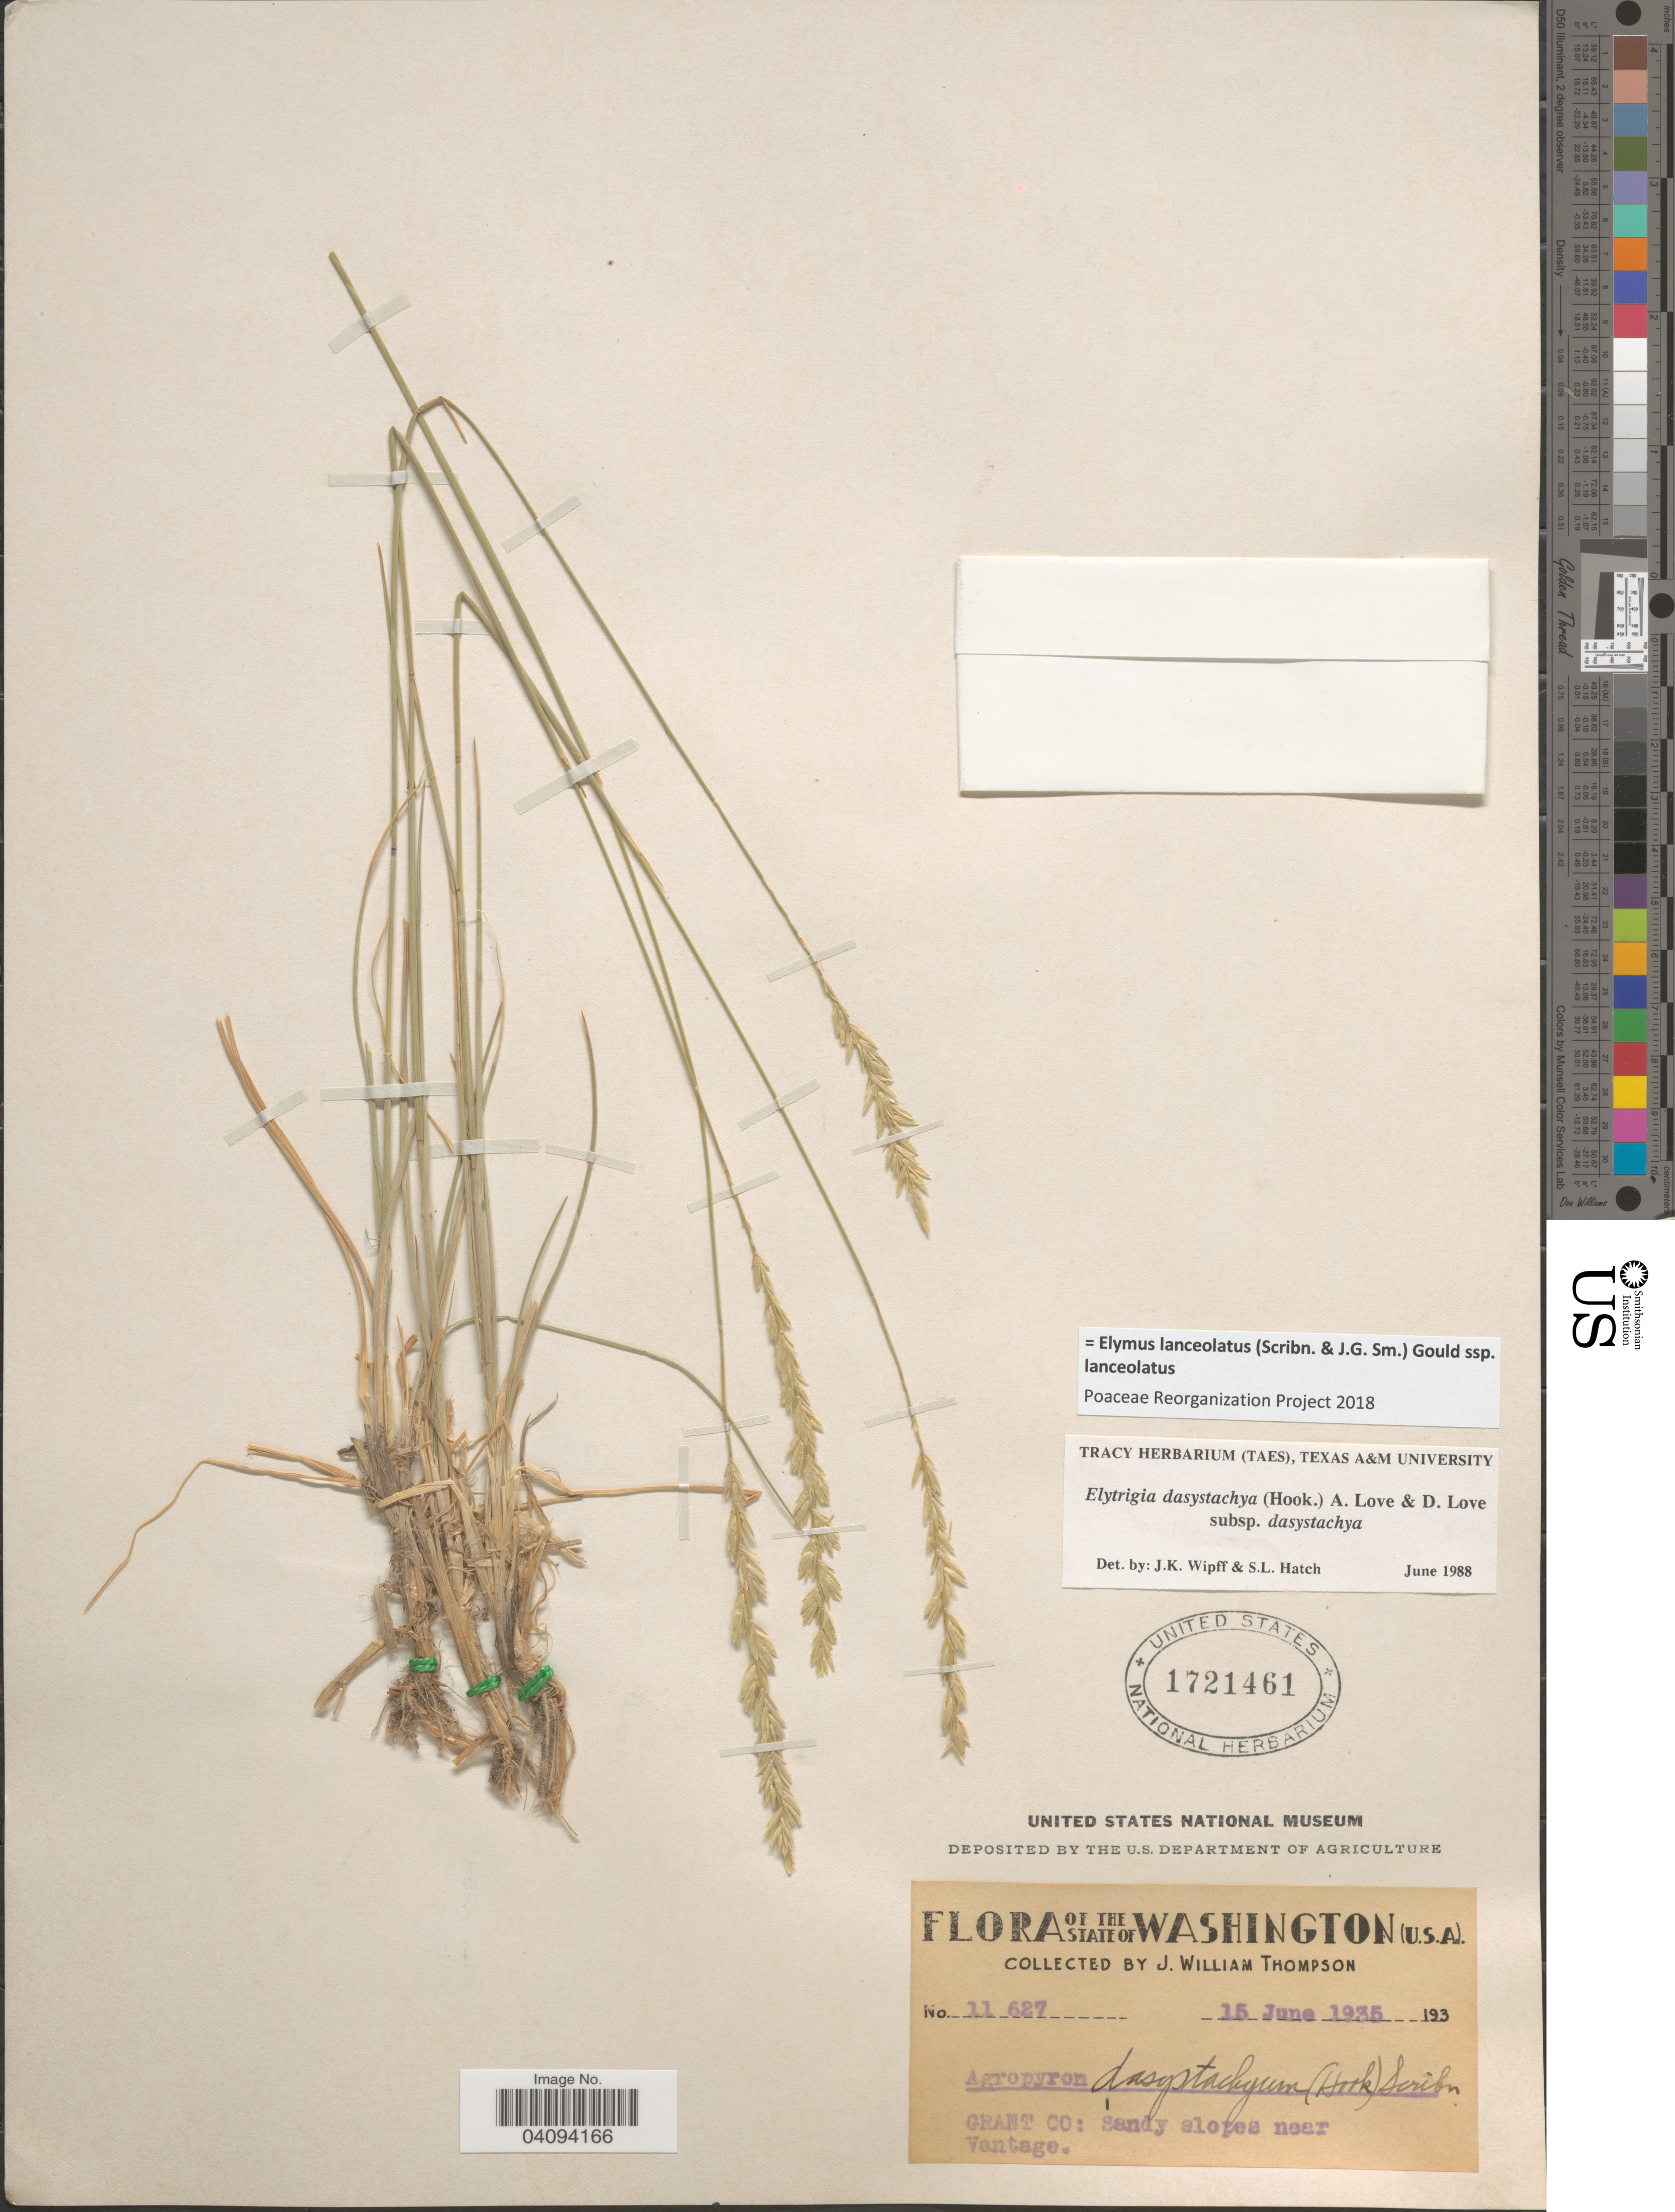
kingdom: Plantae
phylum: Tracheophyta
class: Liliopsida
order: Poales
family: Poaceae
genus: Elymus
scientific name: Elymus lanceolatus subsp. lanceolatus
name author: (Scribn. & J.G. Sm.) Gould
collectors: J. W. Thompson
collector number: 11627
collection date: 1935-06-15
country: United States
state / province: Washington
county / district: Grant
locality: Grant Co: Sandy slopes near Vantage.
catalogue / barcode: US 1721461